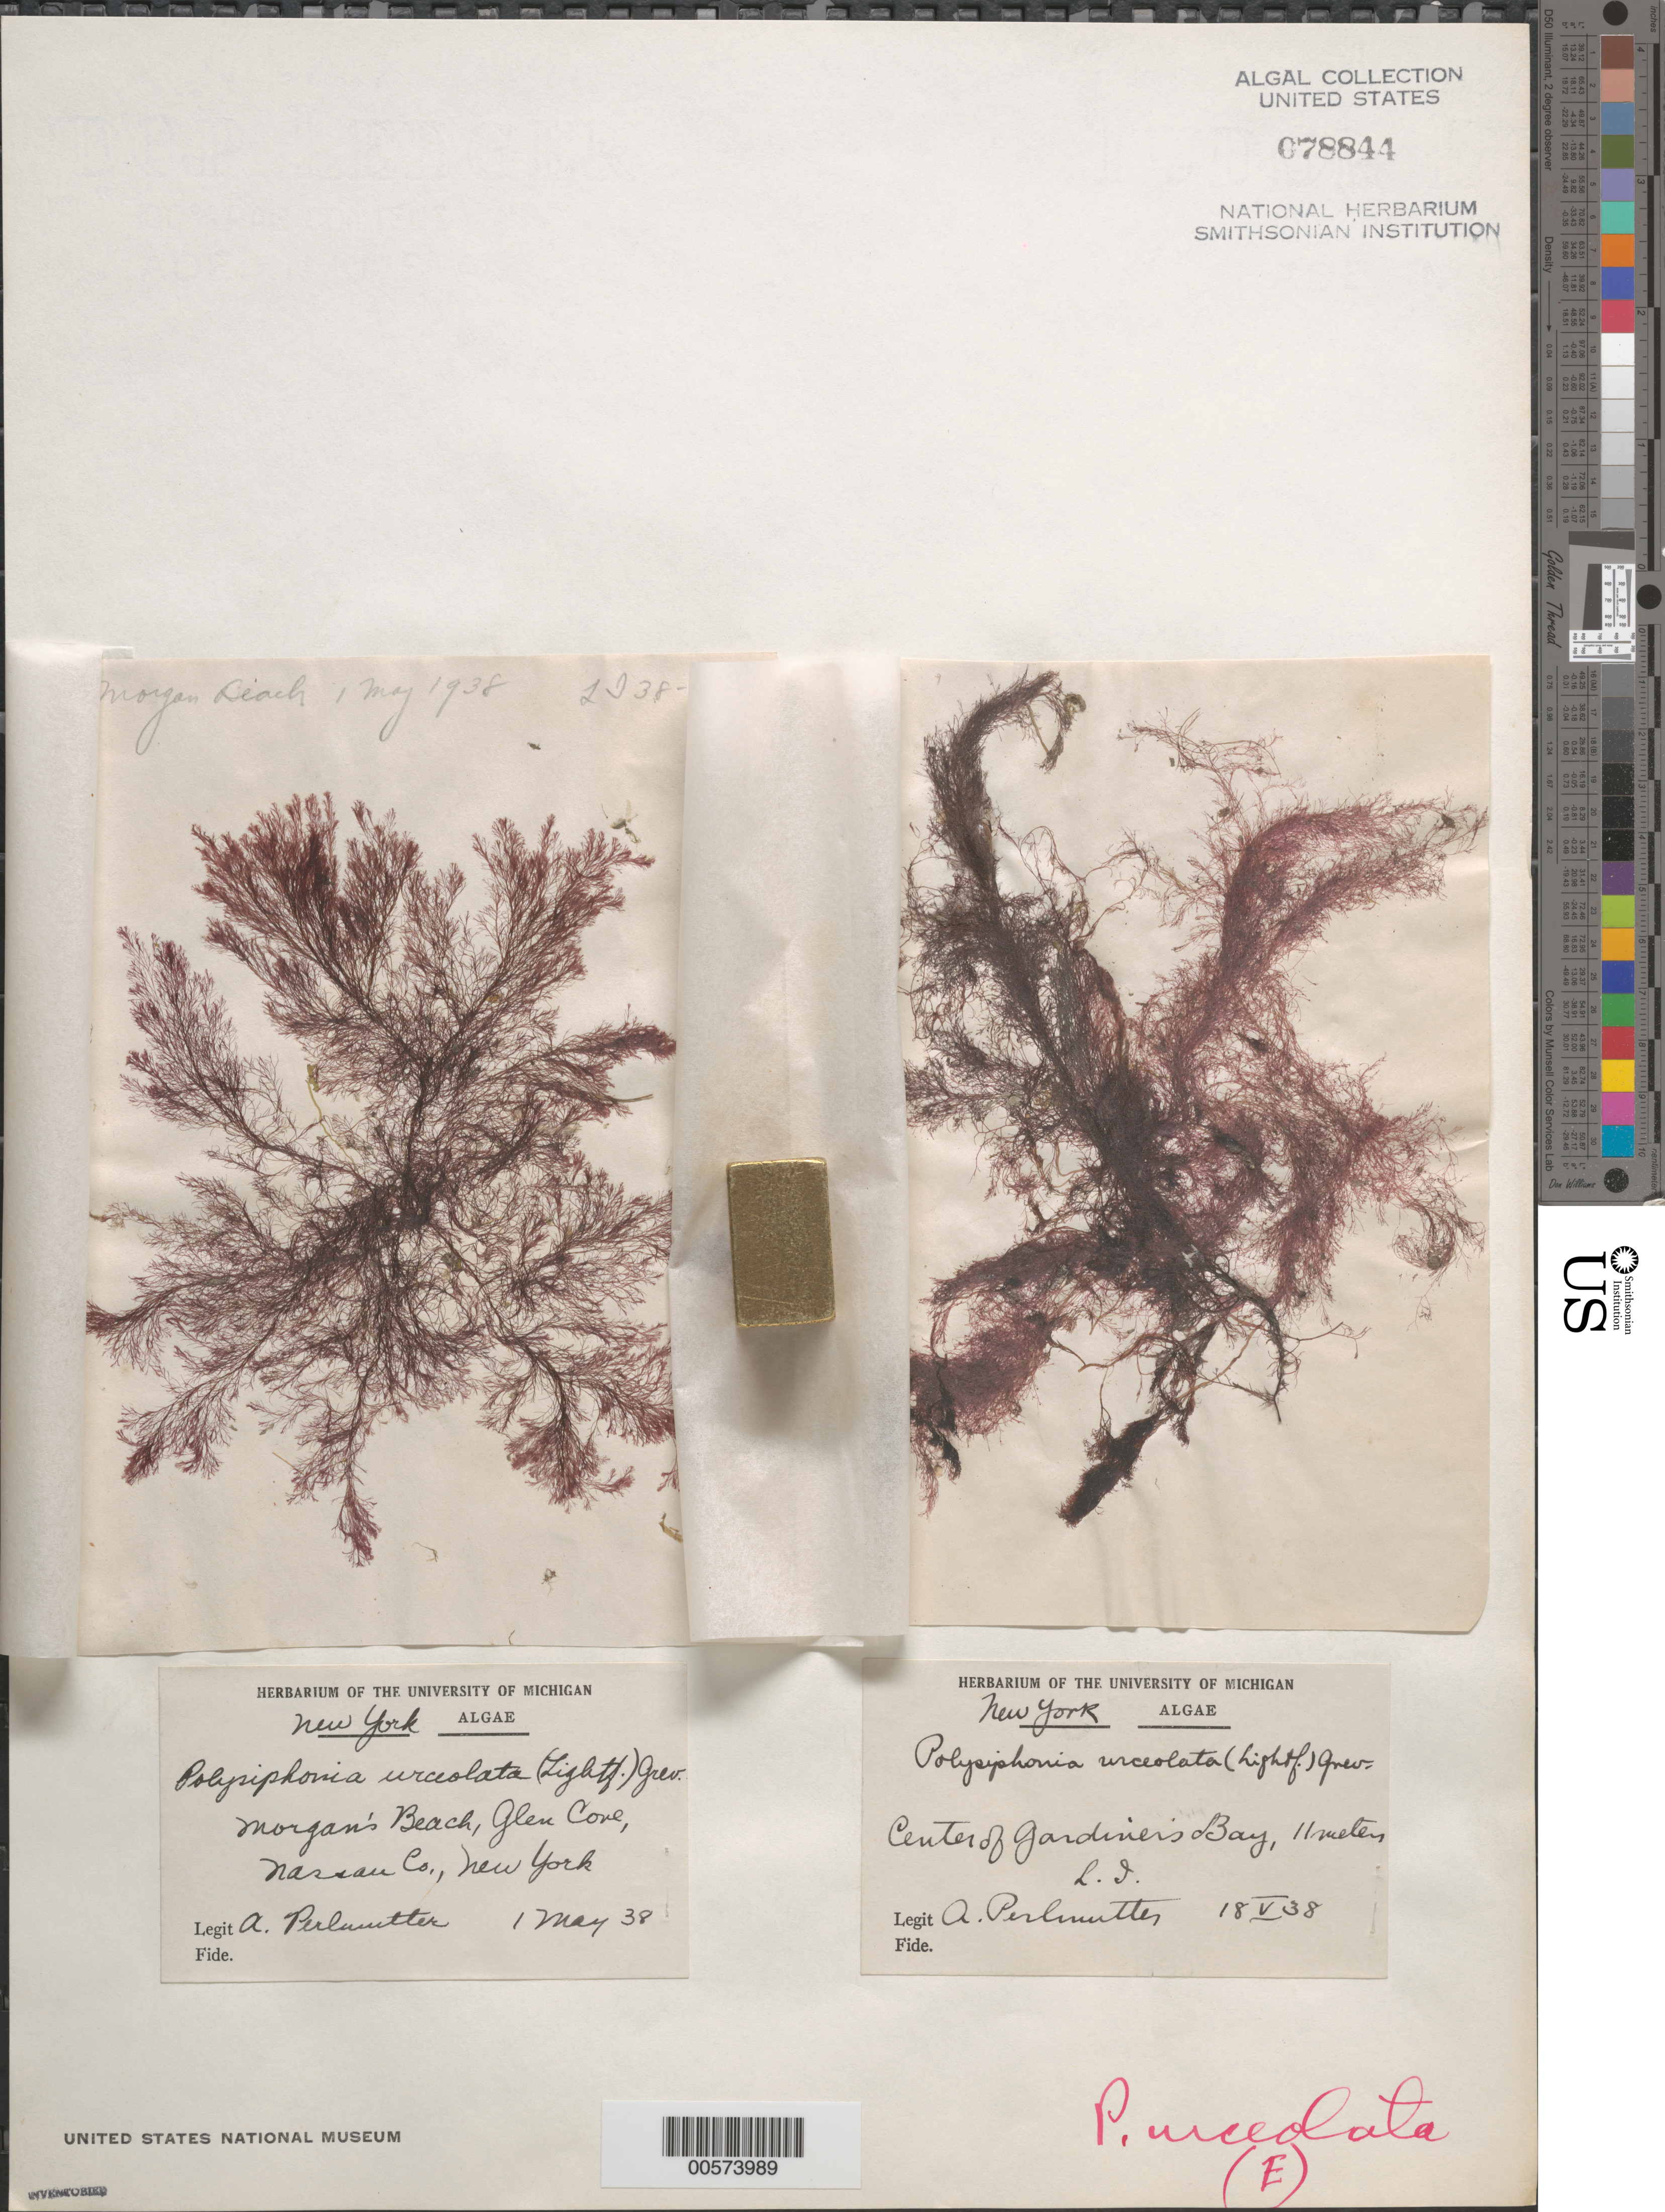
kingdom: Plantae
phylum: Rhodophyta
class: Florideophyceae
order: Ceramiales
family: Rhodomelaceae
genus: Polysiphonia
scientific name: Polysiphonia urceolata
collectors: A. Perlmutter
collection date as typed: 01 May 1938 and 18 May 1938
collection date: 1938-05-01,1938-05-18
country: United States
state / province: New York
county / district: Nassau County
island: Long Island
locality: Morgan's Beach, Glen Cove and Gardiner's Bay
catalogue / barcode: US 78844